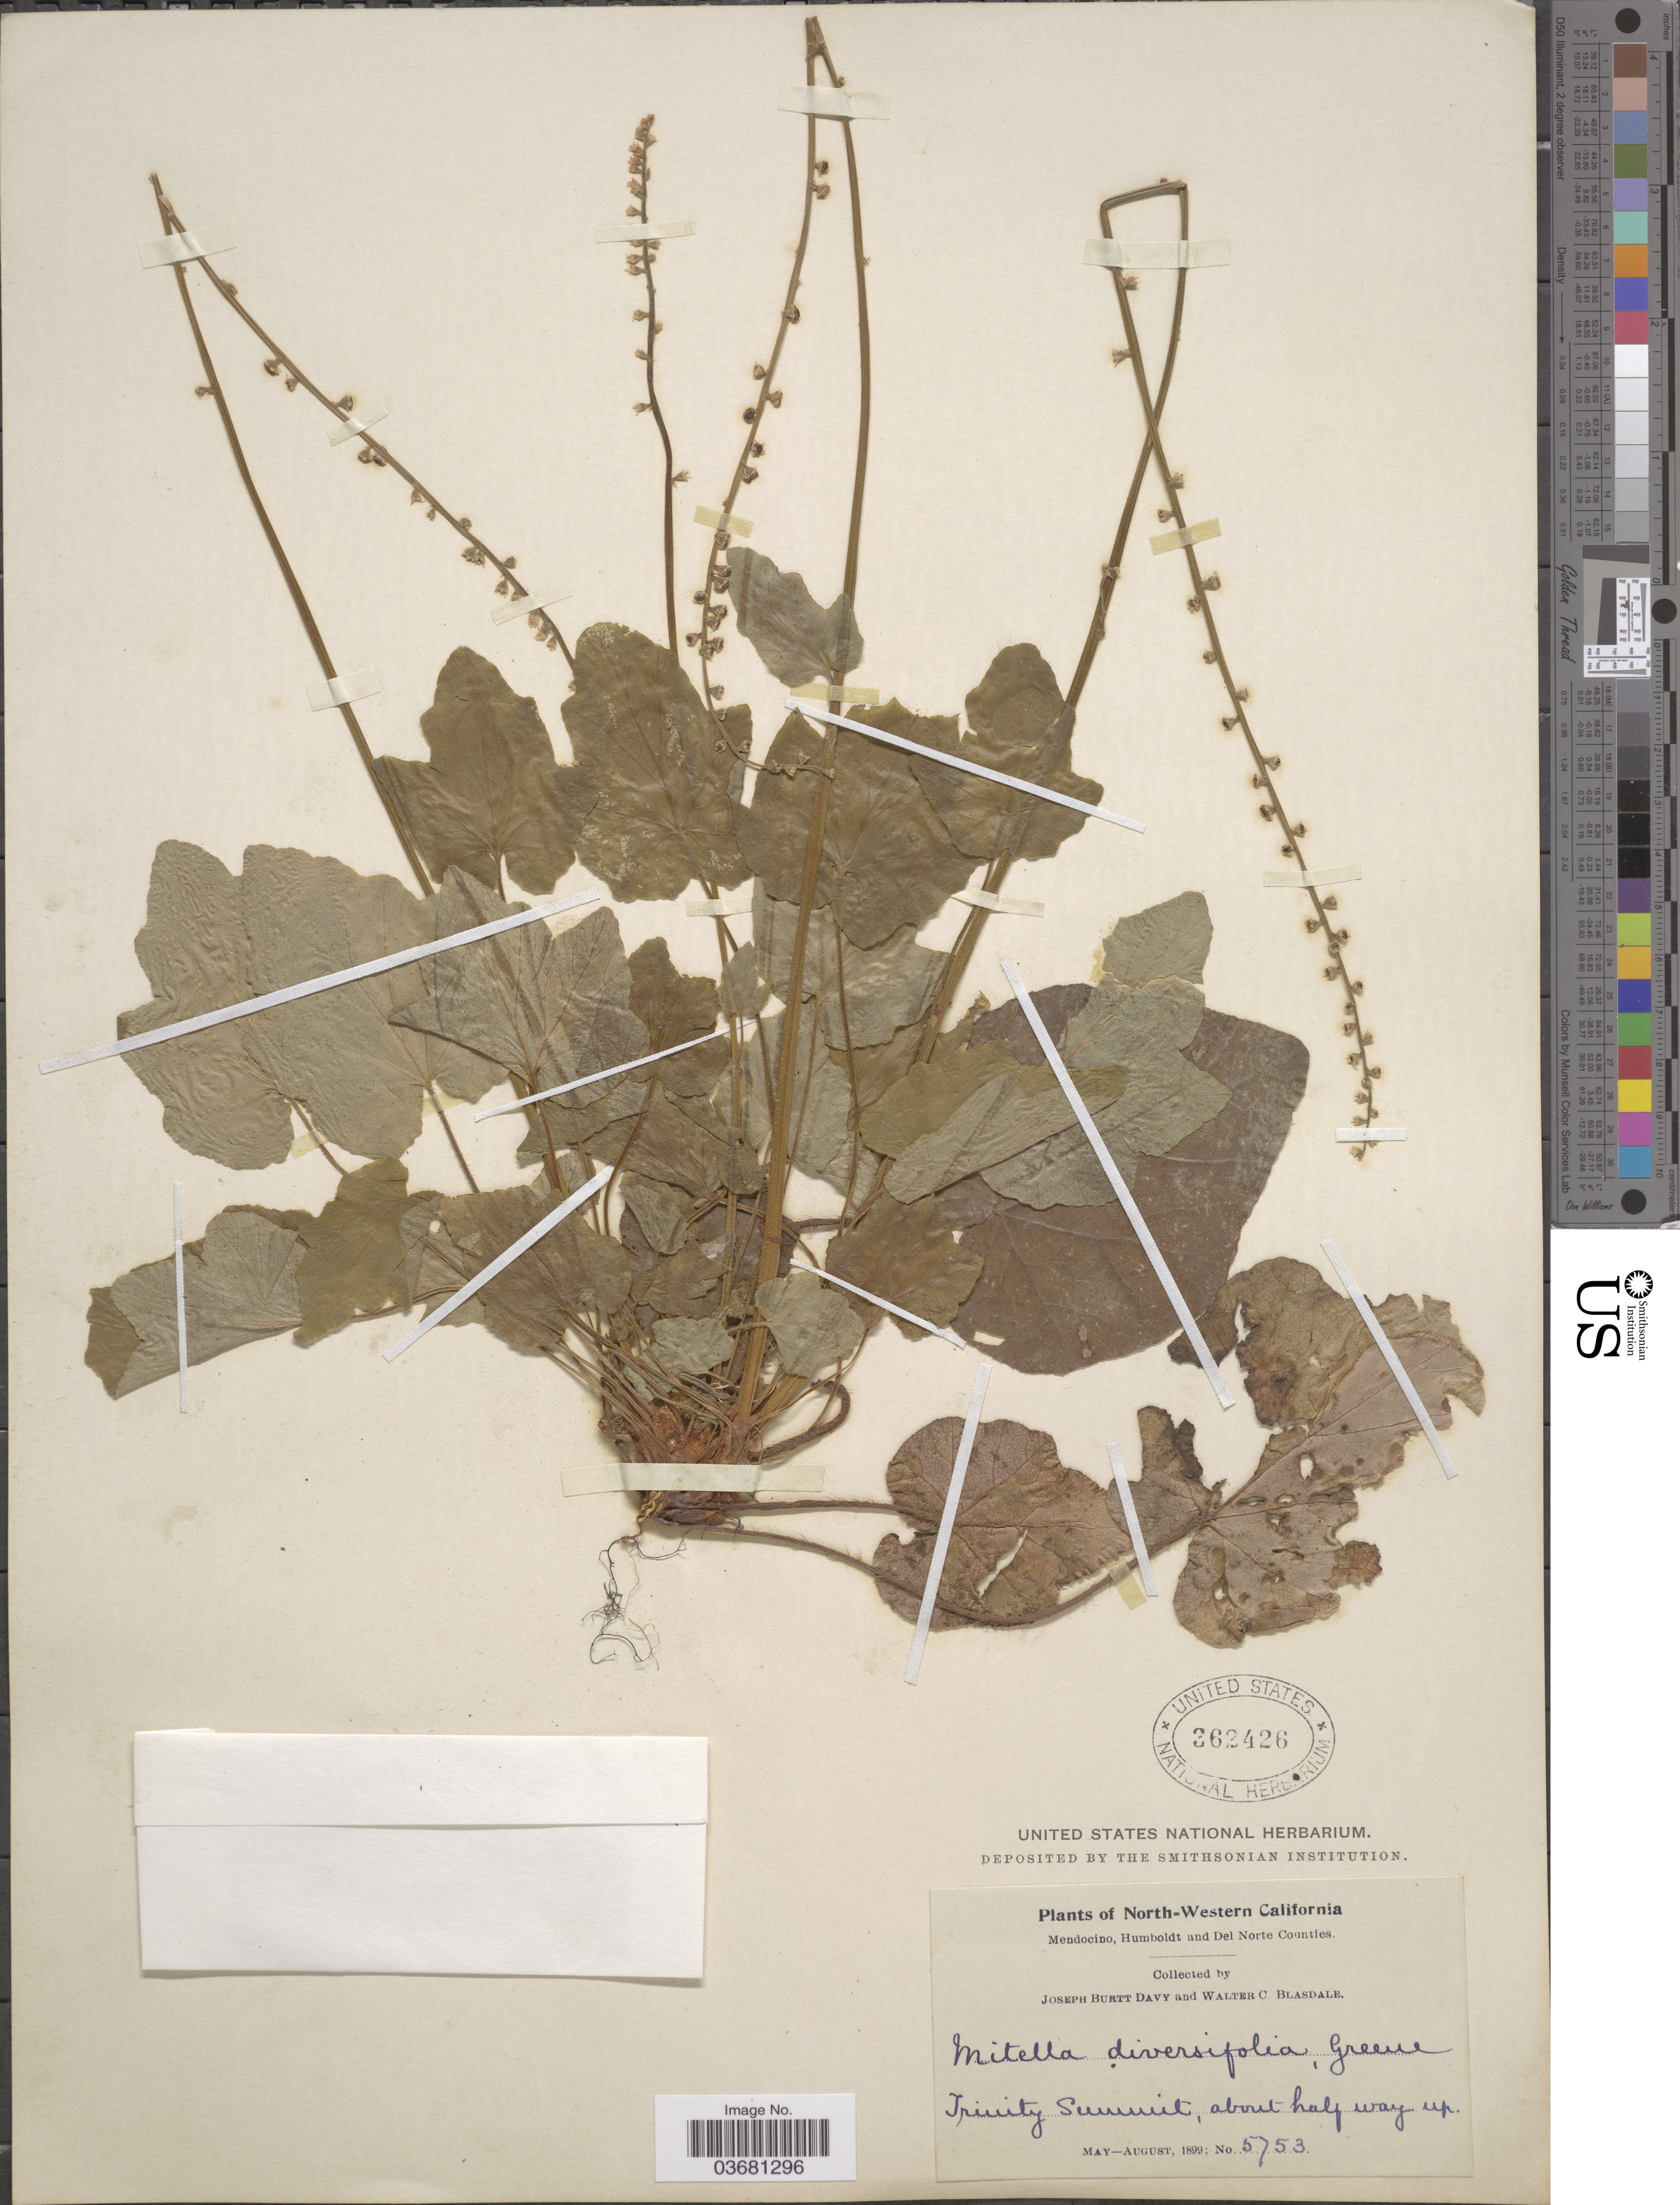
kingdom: Plantae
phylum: Tracheophyta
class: Magnoliopsida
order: Saxifragales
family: Saxifragaceae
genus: Mitella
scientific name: Mitella diversifolia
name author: Greene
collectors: J. Burtt Davy & W. Blasdale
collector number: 5753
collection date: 1899-05/1899-08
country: United States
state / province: California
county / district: Mendocino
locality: North-Western California. Mendocino, Humboldt and Del Norte Counties. Trinity Summit, about half way up.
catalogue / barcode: US 362426